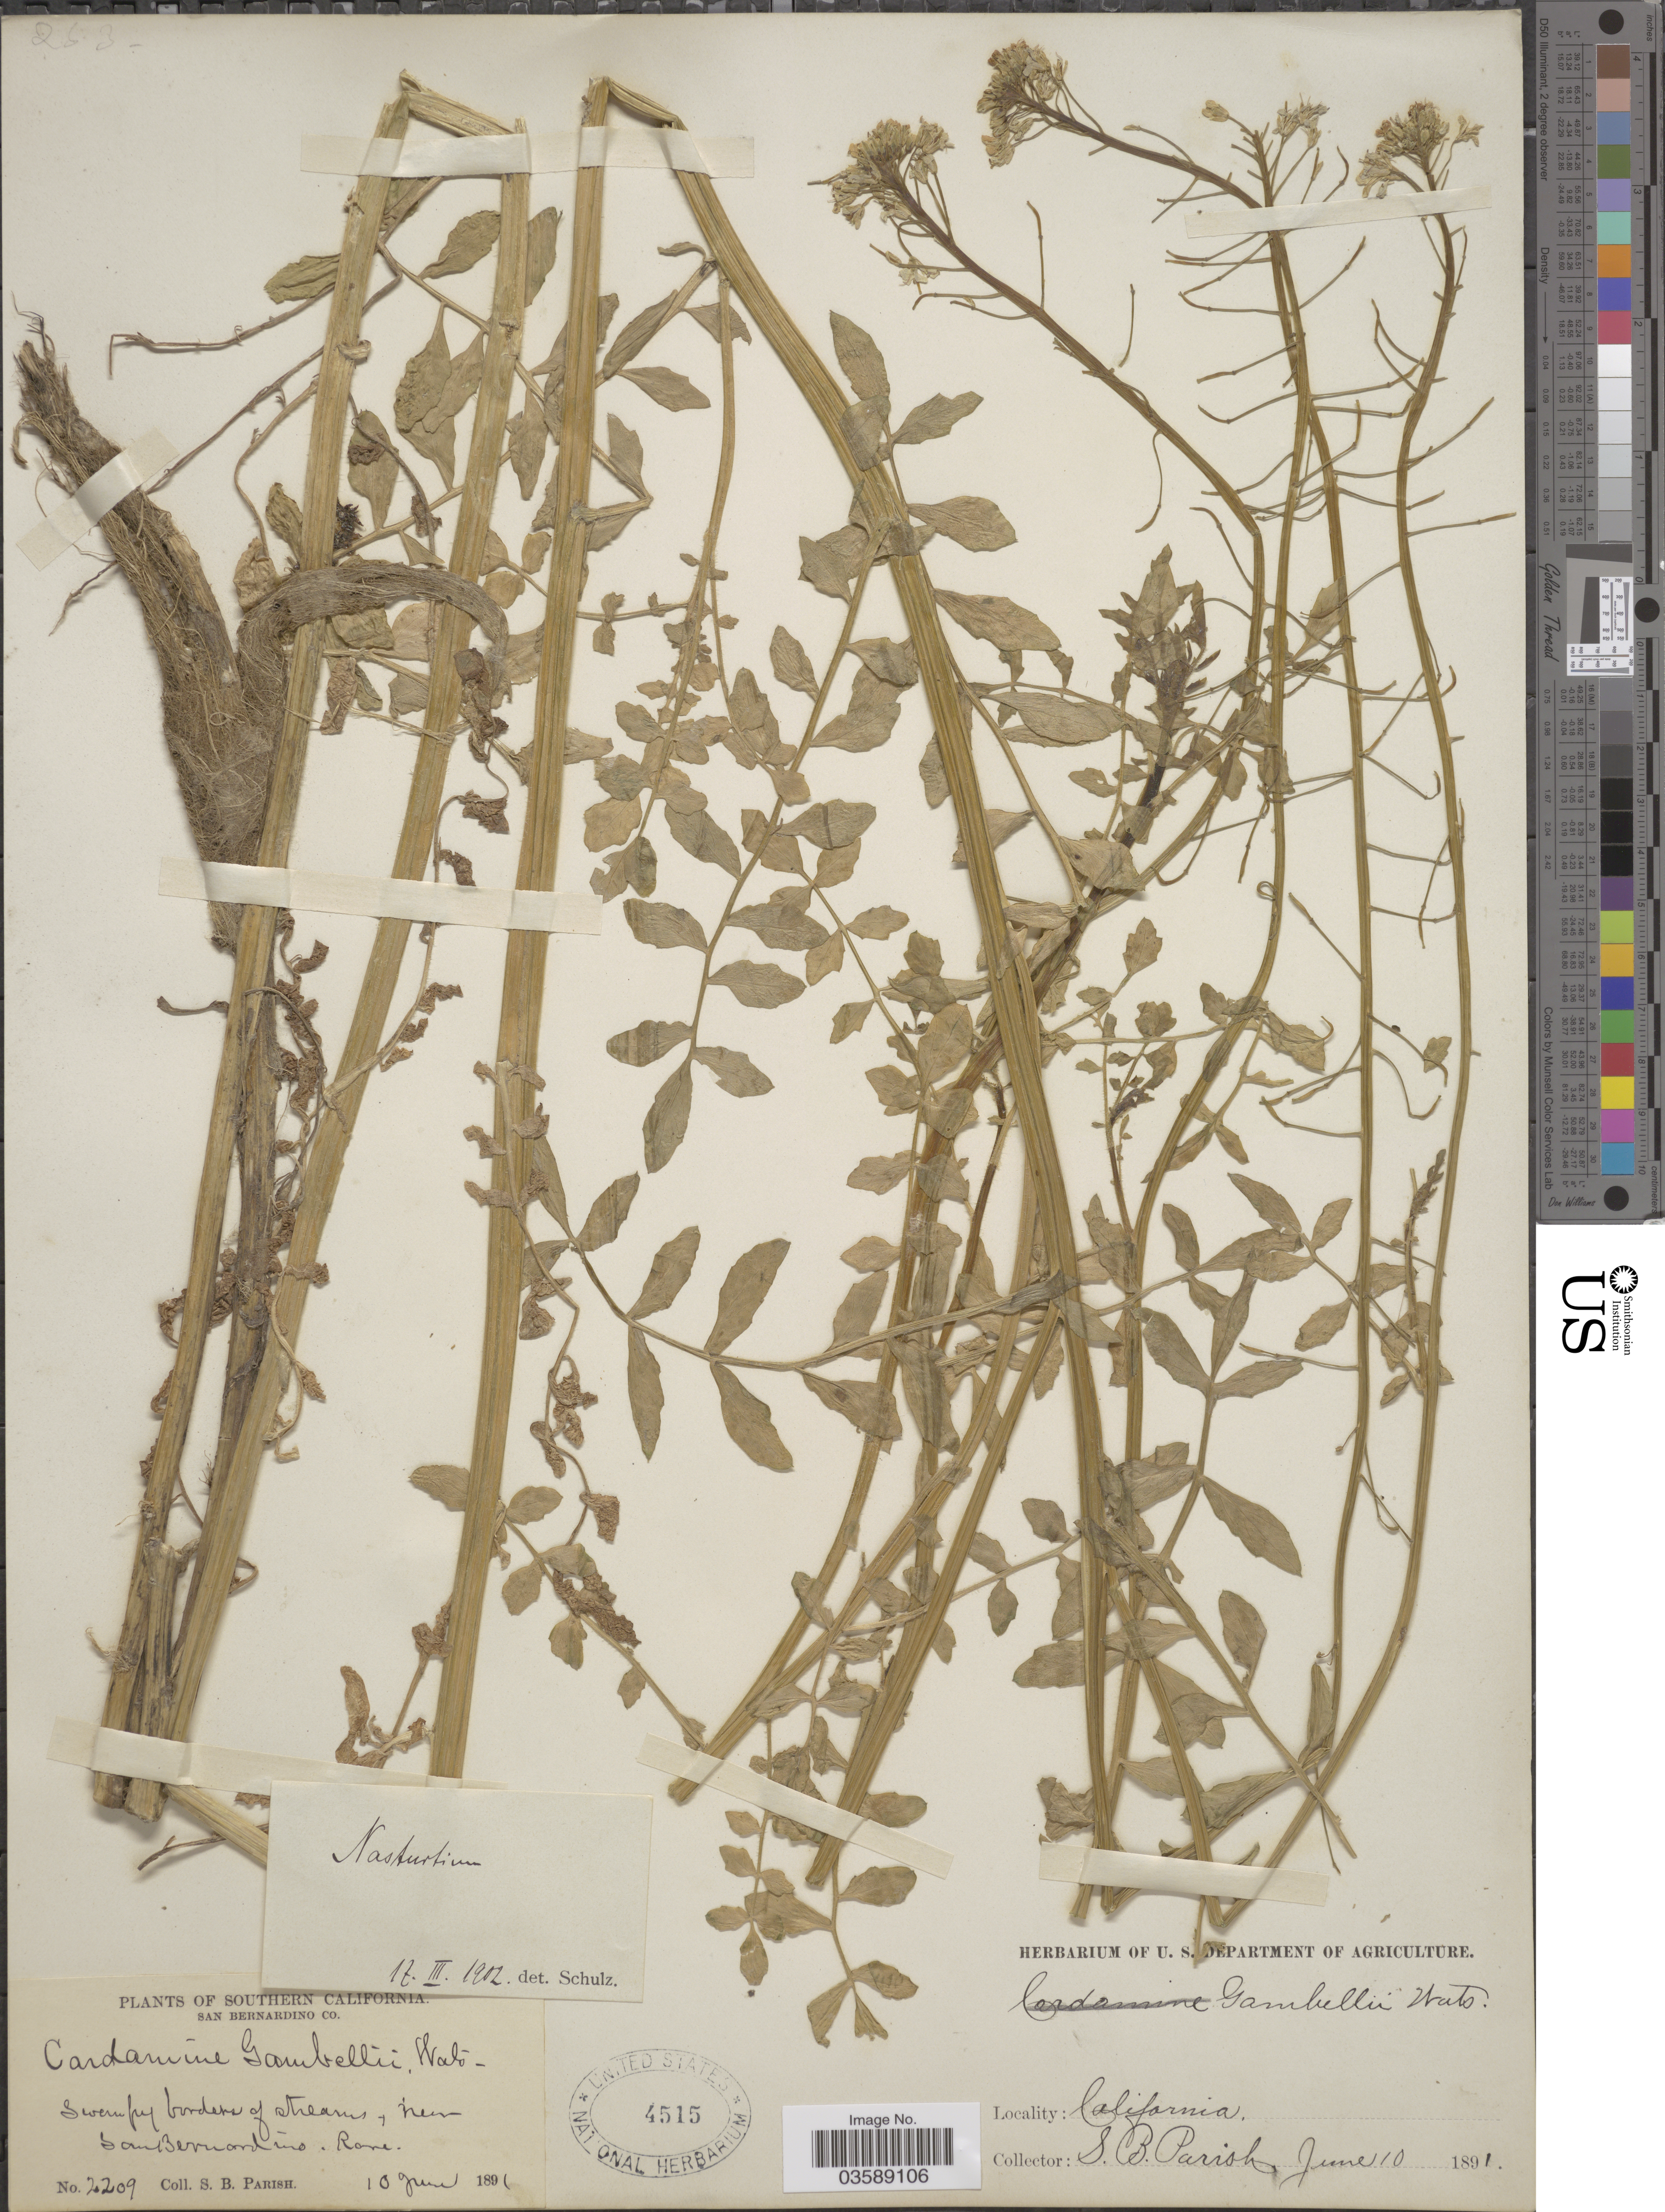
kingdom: Plantae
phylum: Tracheophyta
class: Magnoliopsida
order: Brassicales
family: Brassicaceae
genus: Cardamine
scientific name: Cardamine gambellii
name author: S. Watson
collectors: S. B. Parish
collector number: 2209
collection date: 1891-06-10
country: United States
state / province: California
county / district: San Bernardino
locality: Southern California. San Bernardino Co. Swampy borders of streams, near San Bernardino.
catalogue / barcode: US 4515